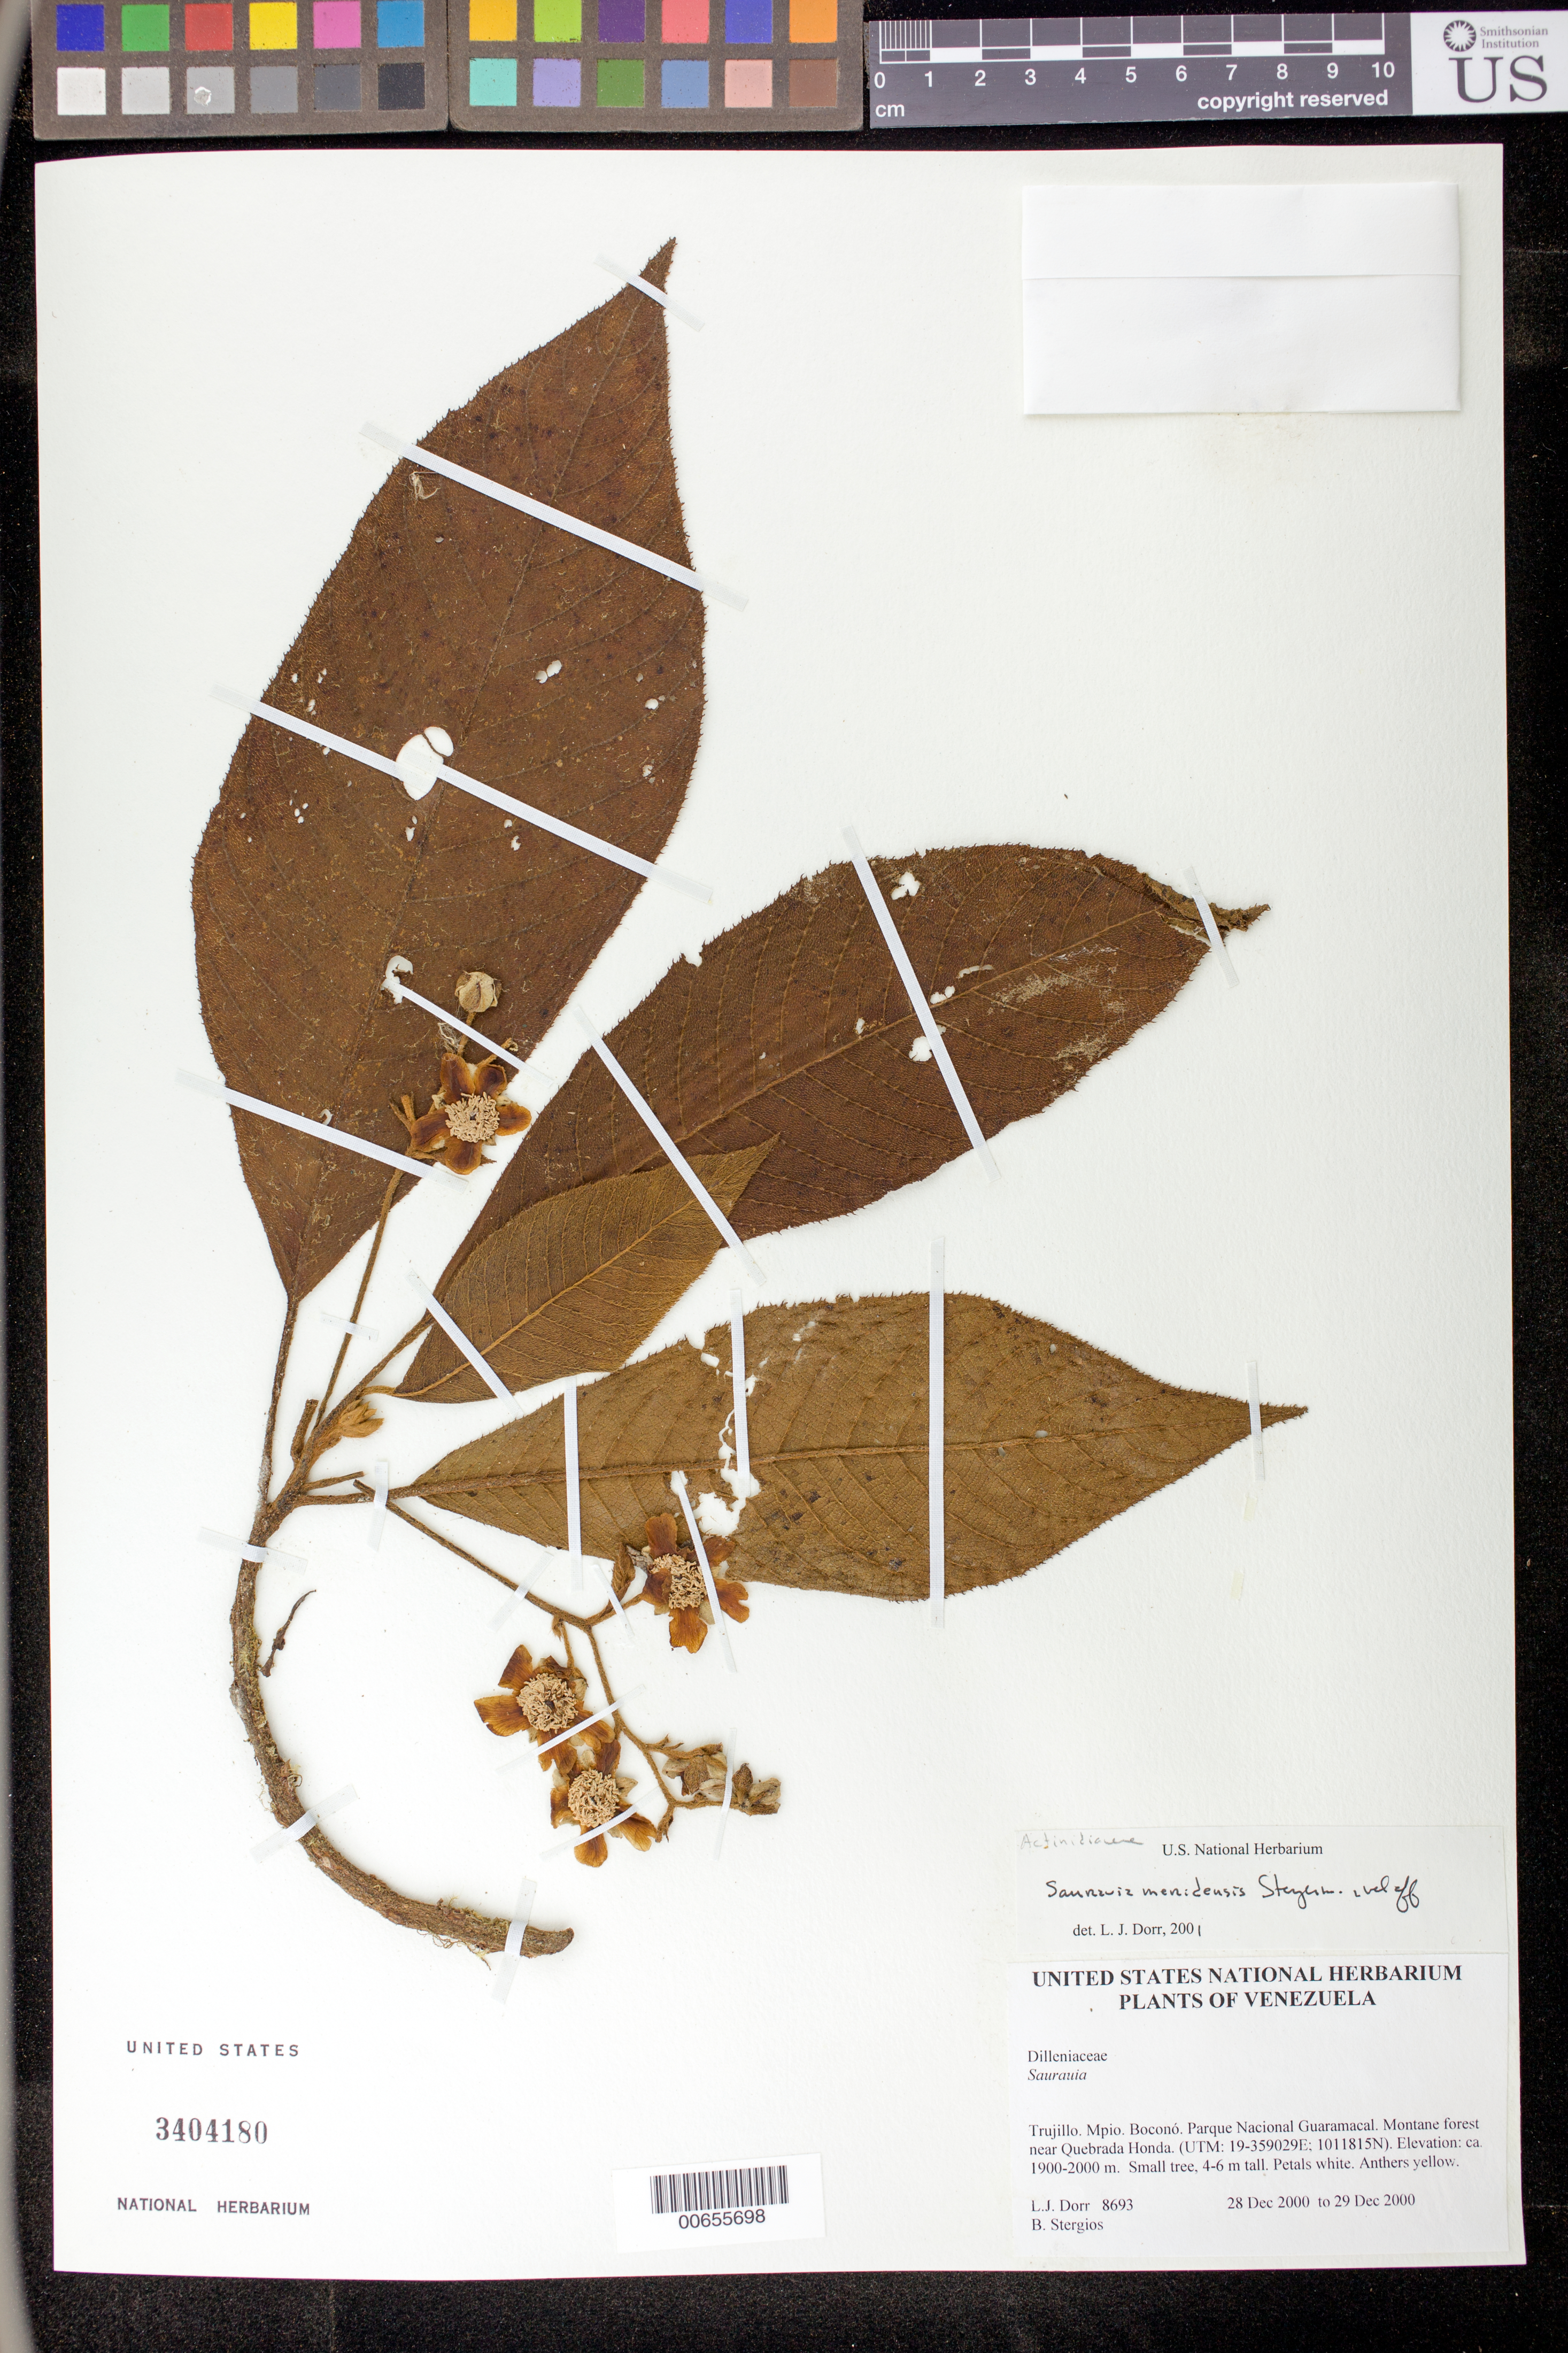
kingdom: Plantae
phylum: Tracheophyta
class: Magnoliopsida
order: Ericales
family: Actinidiaceae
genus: Saurauia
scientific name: Saurauia meridensis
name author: Steyerm.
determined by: Dorr, L. J., (BOT), Smithsonian Institution - National Museum of Natural History (UNITED STATES)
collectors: L. J. Dorr & B. G. Stergios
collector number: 8693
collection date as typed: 28 Dec 2000 to 29 Dec 2000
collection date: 2000-12-28/2000-12-29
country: Venezuela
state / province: Trujillo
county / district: Boconó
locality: Parque Nacional Guaramacal near Quebrada Honda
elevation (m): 1900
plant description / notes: PORT, US, VEN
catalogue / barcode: US 3404180